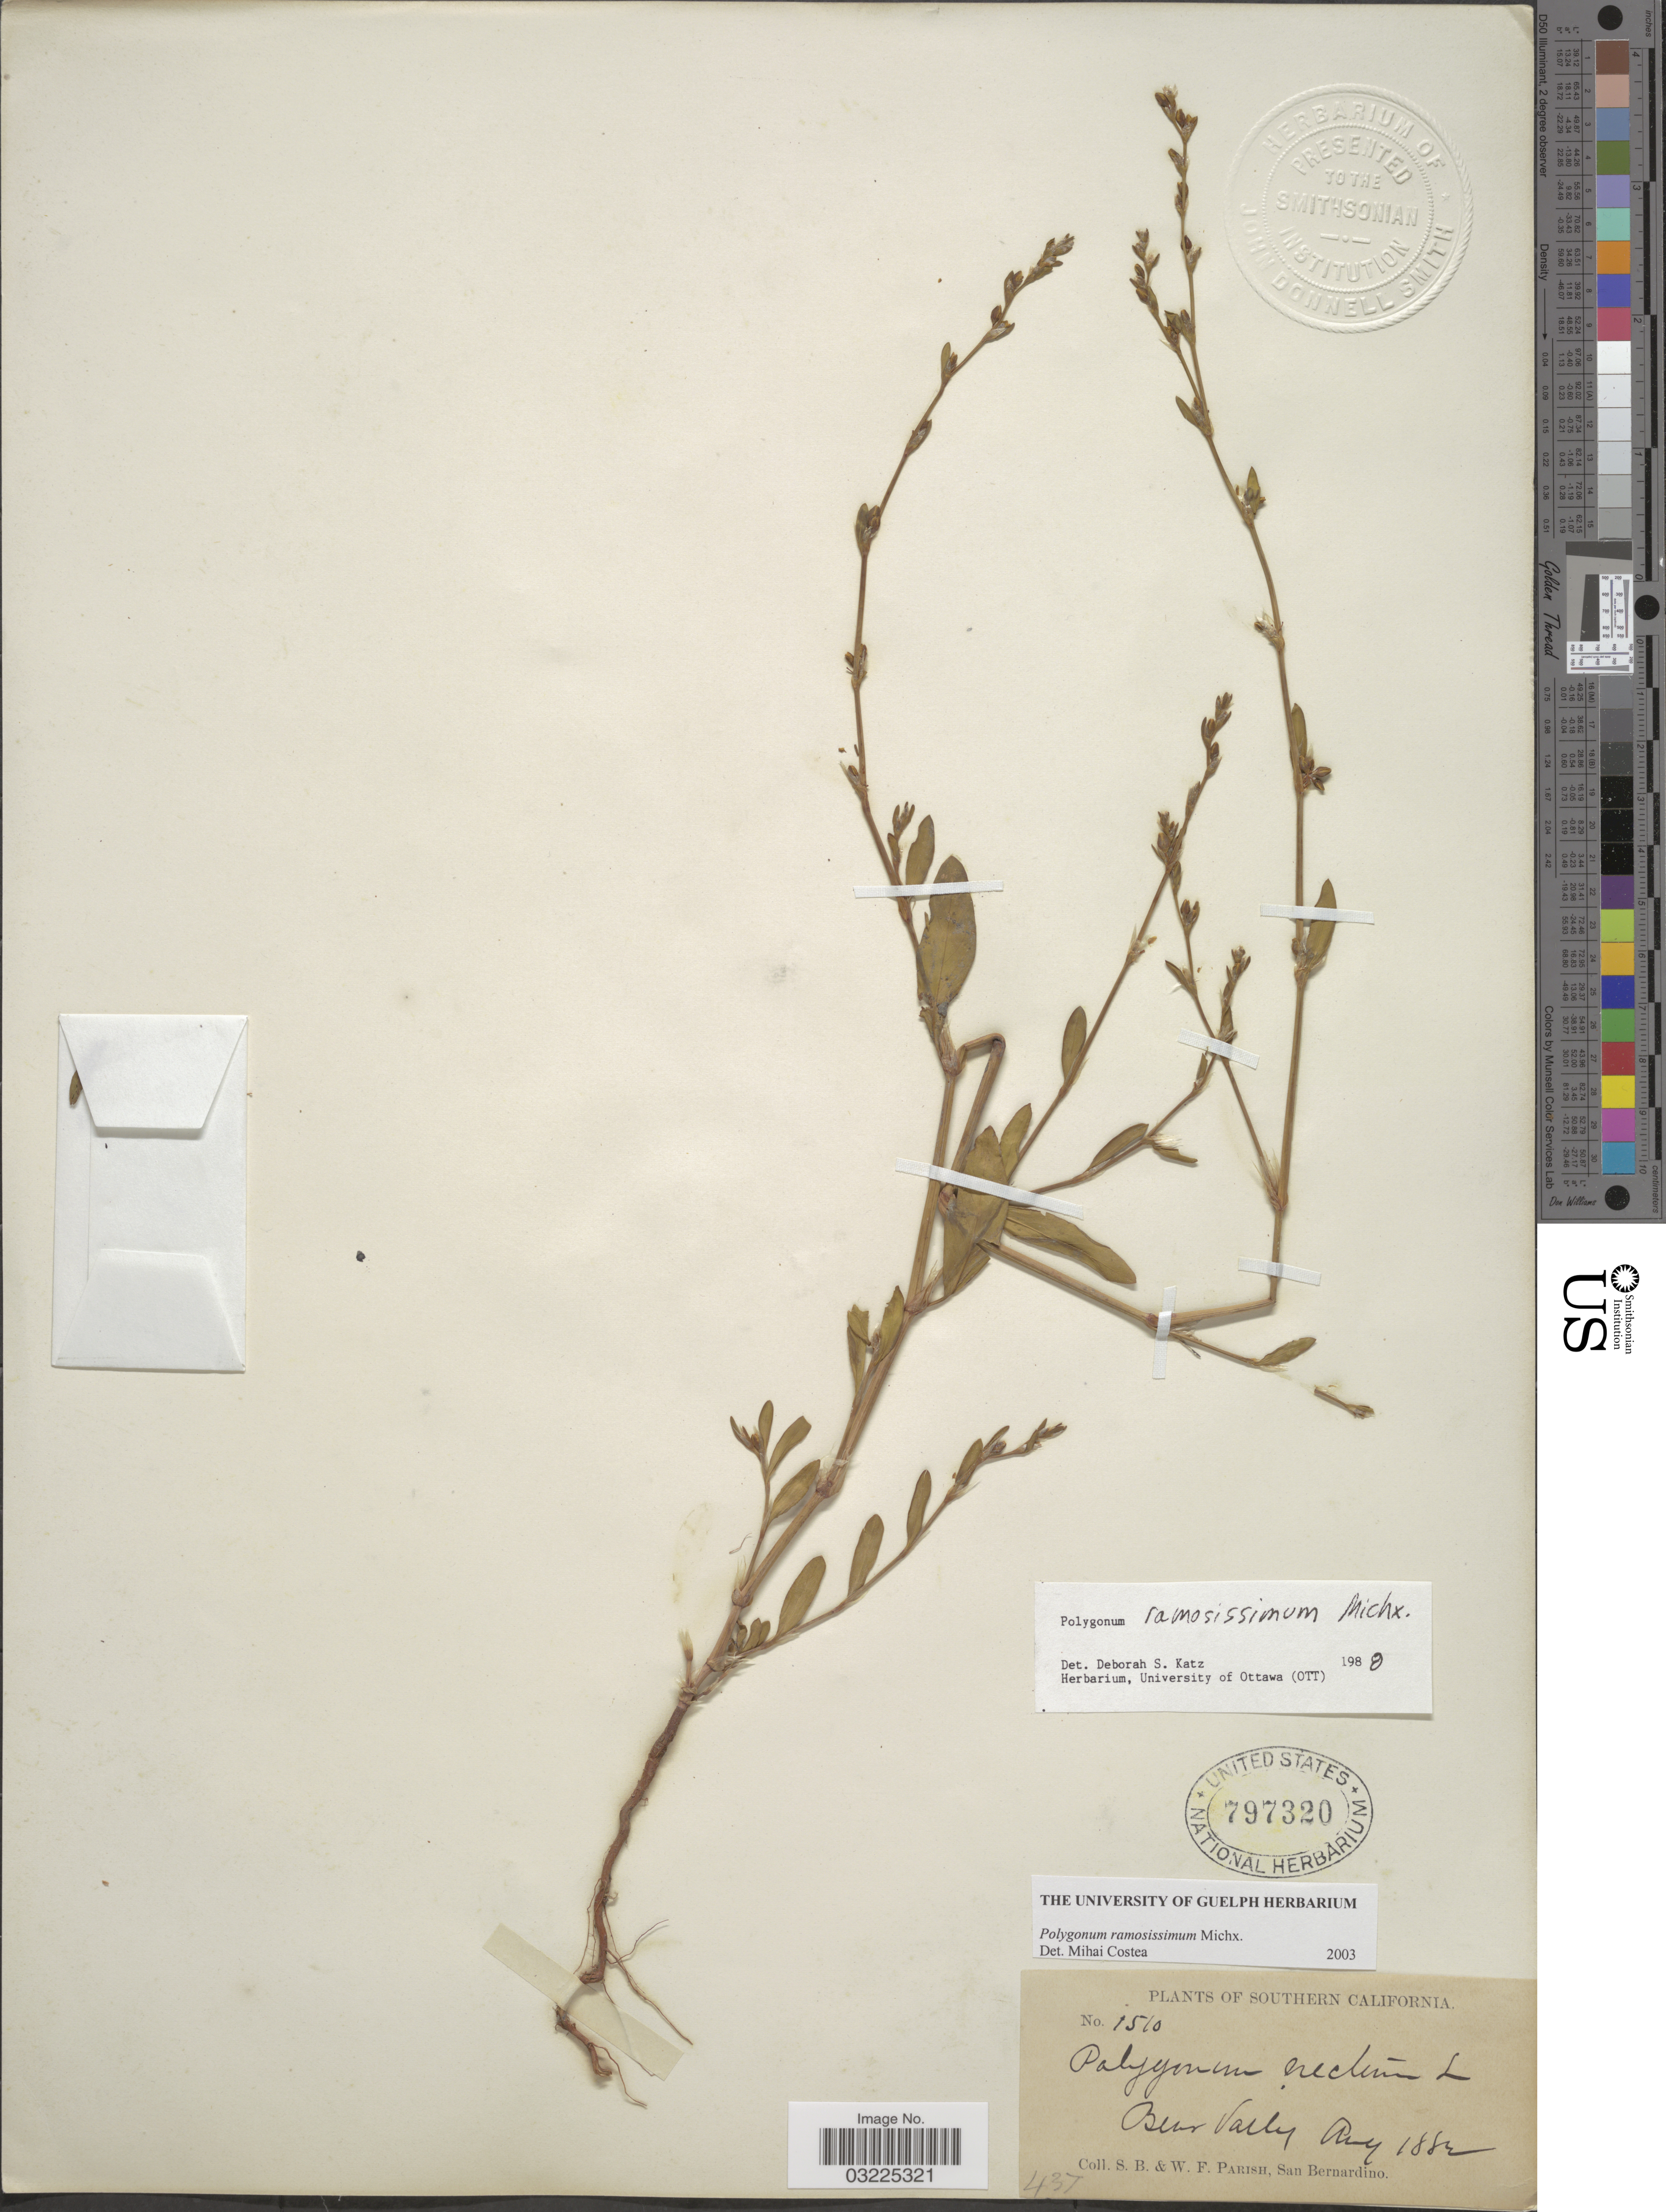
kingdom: Plantae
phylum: Tracheophyta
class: Magnoliopsida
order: Caryophyllales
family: Polygonaceae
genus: Polygonum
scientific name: Polygonum ramosissimum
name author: Michx.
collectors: S. B. Parish & W. F. Parish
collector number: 1510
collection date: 1882-08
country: United States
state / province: California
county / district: San Bernardino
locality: Southern California. Bear Valley.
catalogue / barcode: US 797320